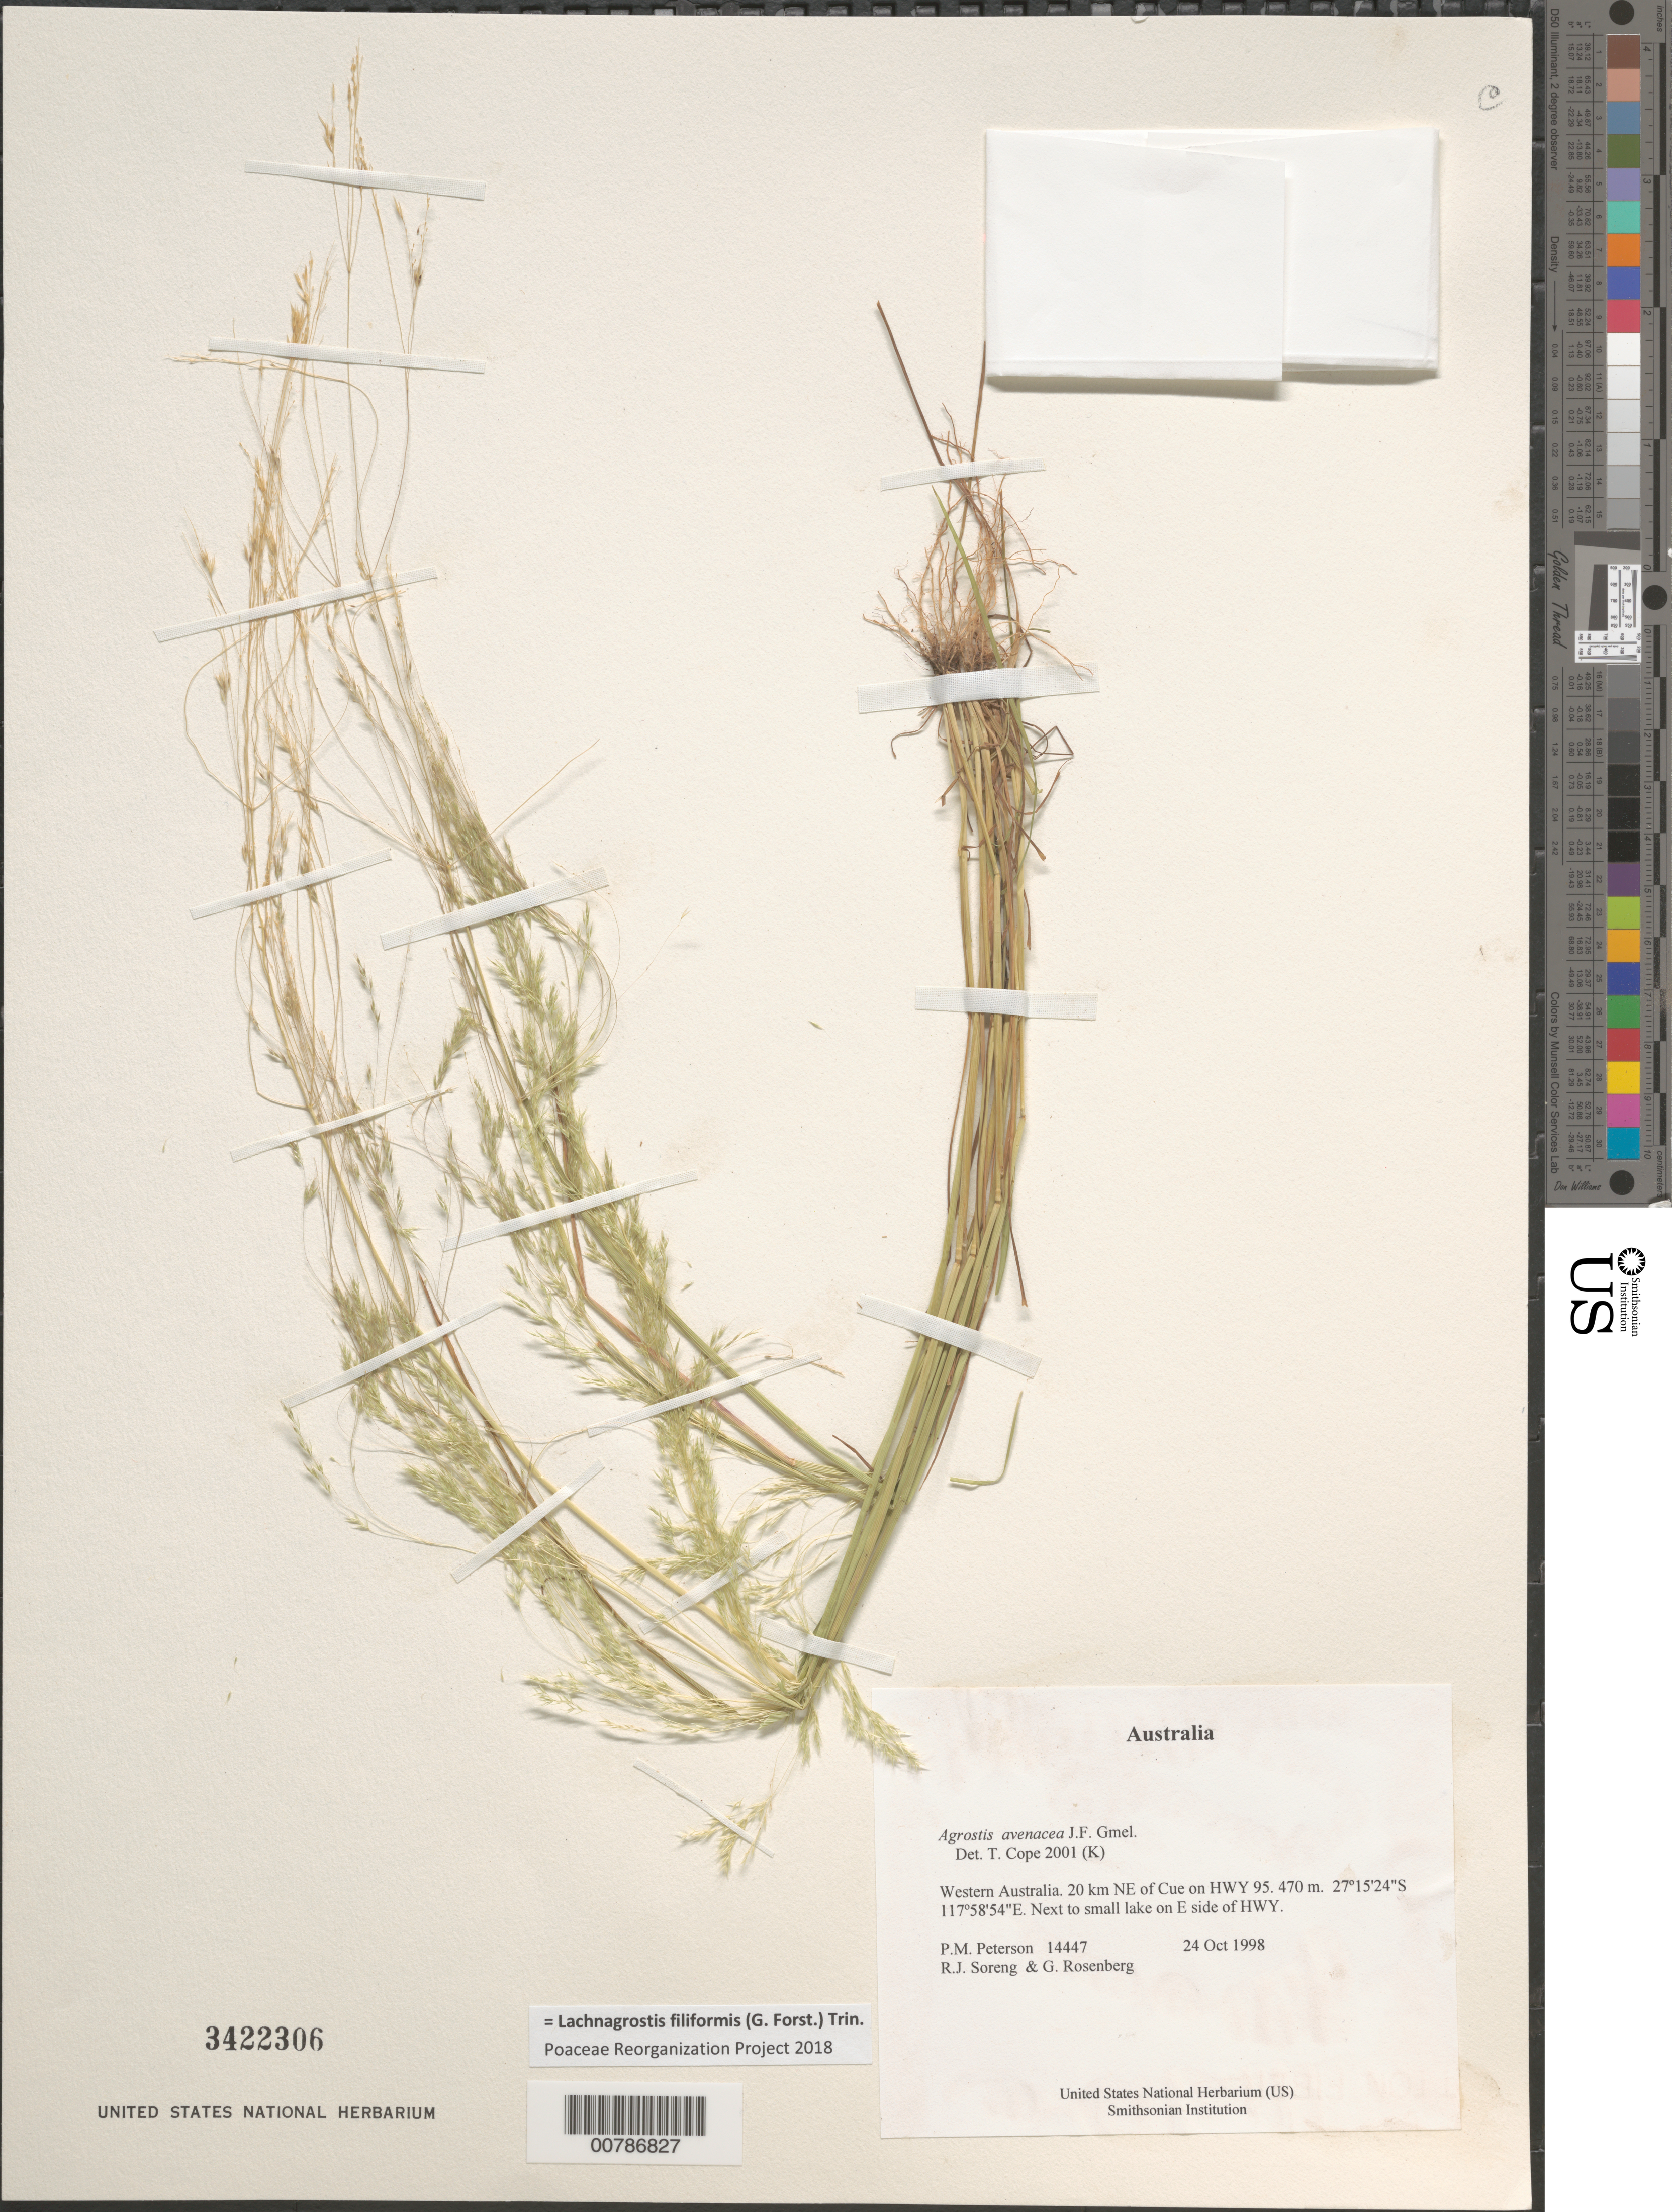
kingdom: Plantae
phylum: Tracheophyta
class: Liliopsida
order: Poales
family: Poaceae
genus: Lachnagrostis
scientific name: Lachnagrostis filiformis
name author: (J.R. Forst.) Trin.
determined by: Poaceae Reorganization Project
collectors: P. M. Peterson, R. J. Soreng & G. Rosenberg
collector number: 14447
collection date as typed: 24 Oct 1998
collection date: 1998-10-24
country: Australia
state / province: Western Australia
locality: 20 km NE of Cue on HWY 95.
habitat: Next to small lake on E side of HWY.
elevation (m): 470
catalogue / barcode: US 3422306